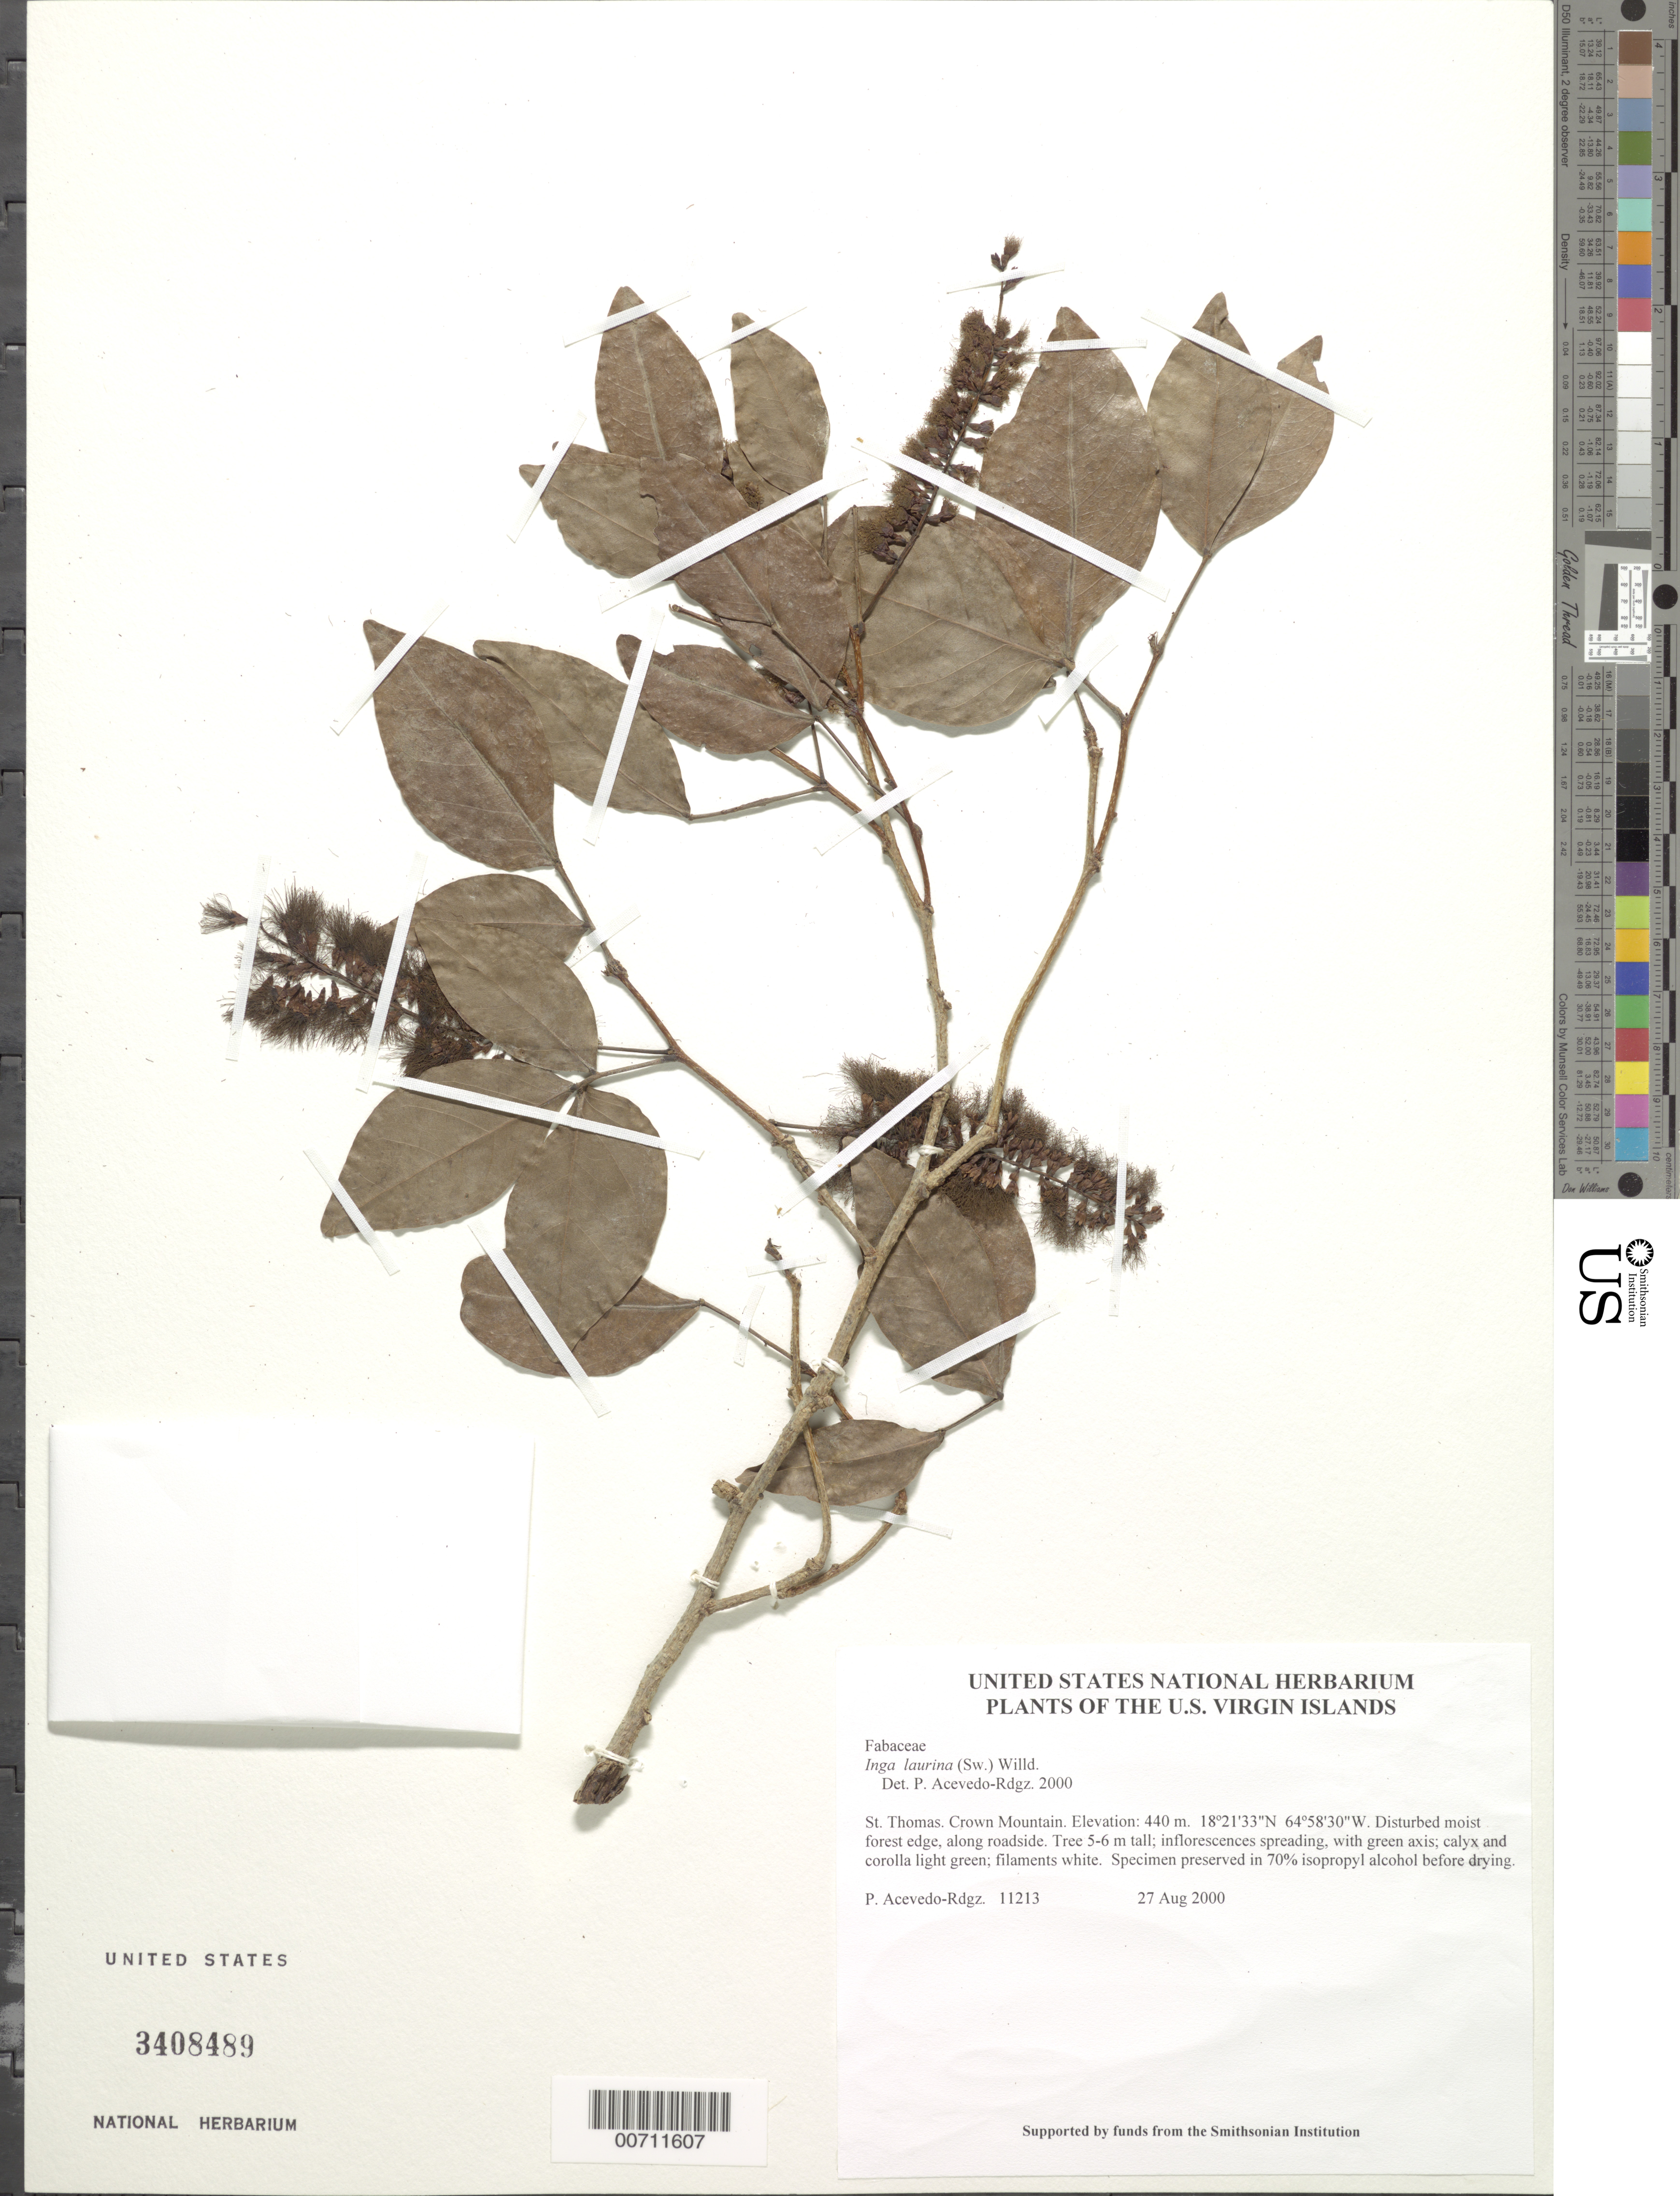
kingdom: Plantae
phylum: Tracheophyta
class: Magnoliopsida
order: Fabales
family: Fabaceae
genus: Inga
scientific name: Inga laurina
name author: (Sw.) Willd.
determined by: Acevedo-Rodríguez, P., (BOT), Smithsonian Institution - National Museum of Natural History (UNITED STATES)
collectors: P. Acevedo-Rodr.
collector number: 11213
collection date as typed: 27 Aug 2000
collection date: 2000-08-27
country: U.S. Virgin Islands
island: St. Thomas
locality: Crown Mountain.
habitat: Disturbed moist forest edge, along roadside.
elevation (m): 440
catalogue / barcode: US 3408489